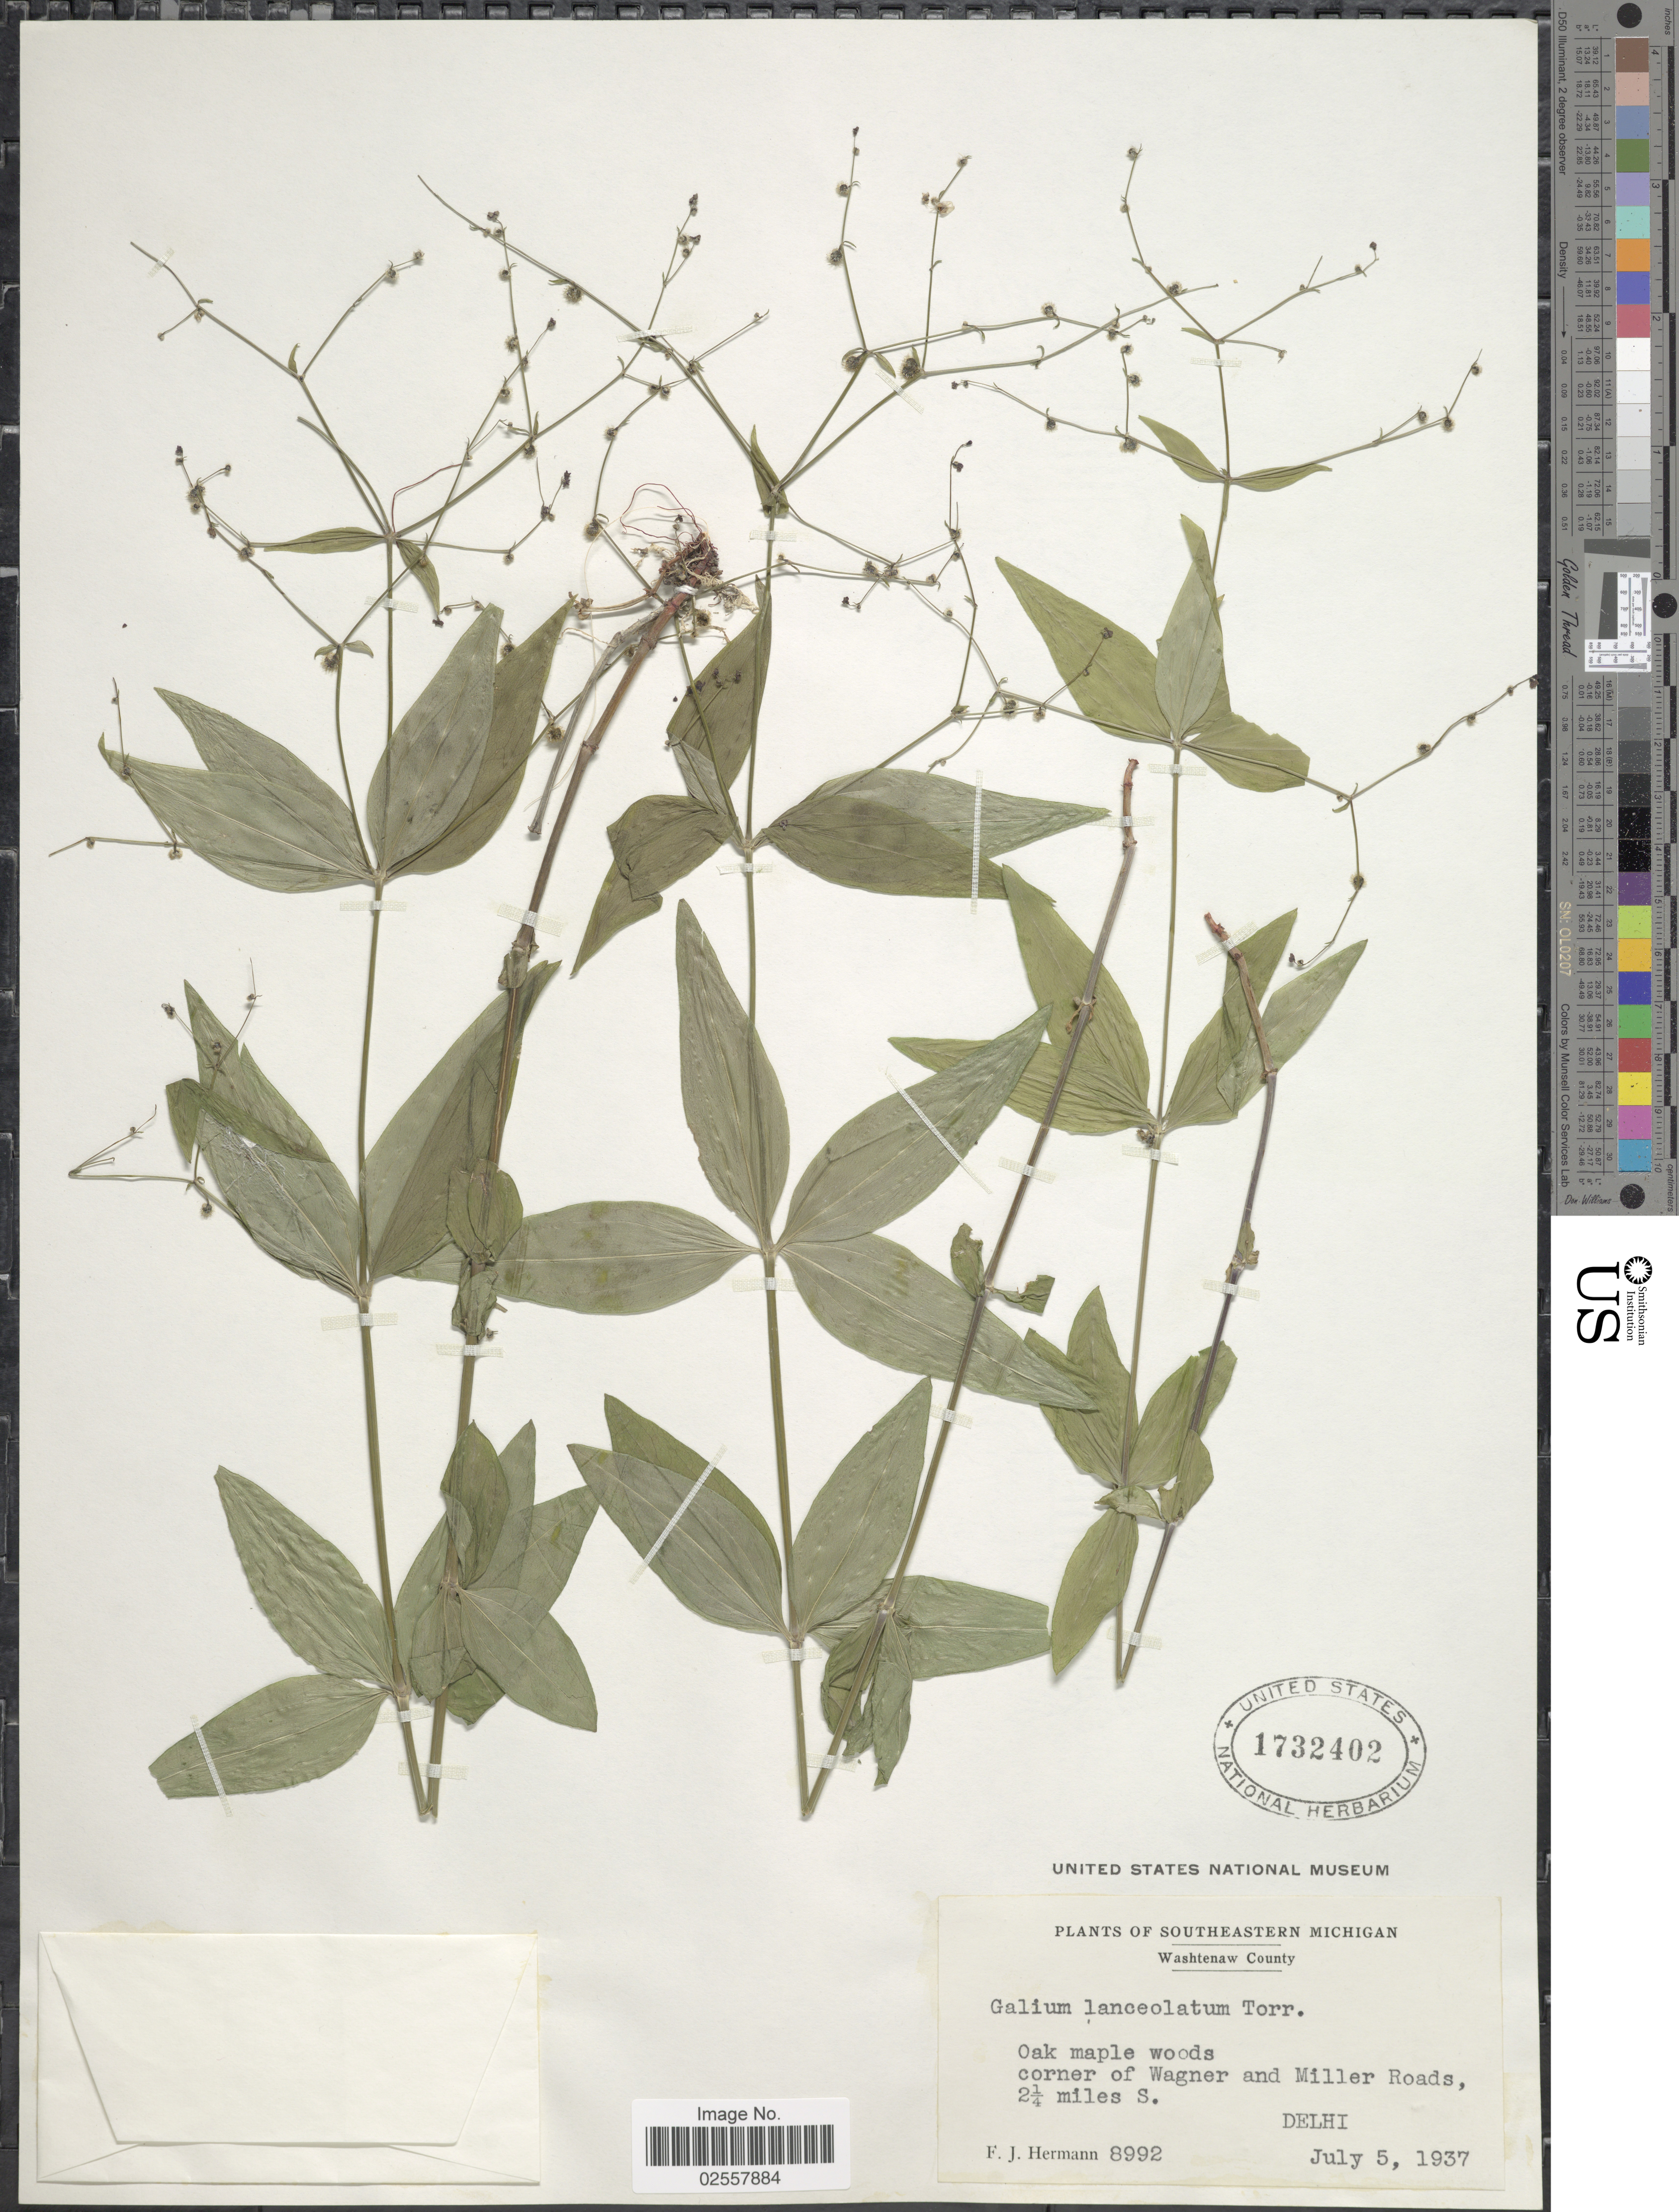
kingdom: Plantae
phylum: Tracheophyta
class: Magnoliopsida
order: Gentianales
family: Rubiaceae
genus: Galium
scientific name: Galium lanceolatum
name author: (Torr. & A. Gray) Torr.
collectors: F. J. Hermann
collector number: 8992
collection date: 1937-07-05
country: United States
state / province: Michigan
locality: Southeastern Michigan, Washtenaw County, Oak maple woods corner of Wagner and Miller Roads, 2 1/4 miles S. Delhi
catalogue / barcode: US 1732402